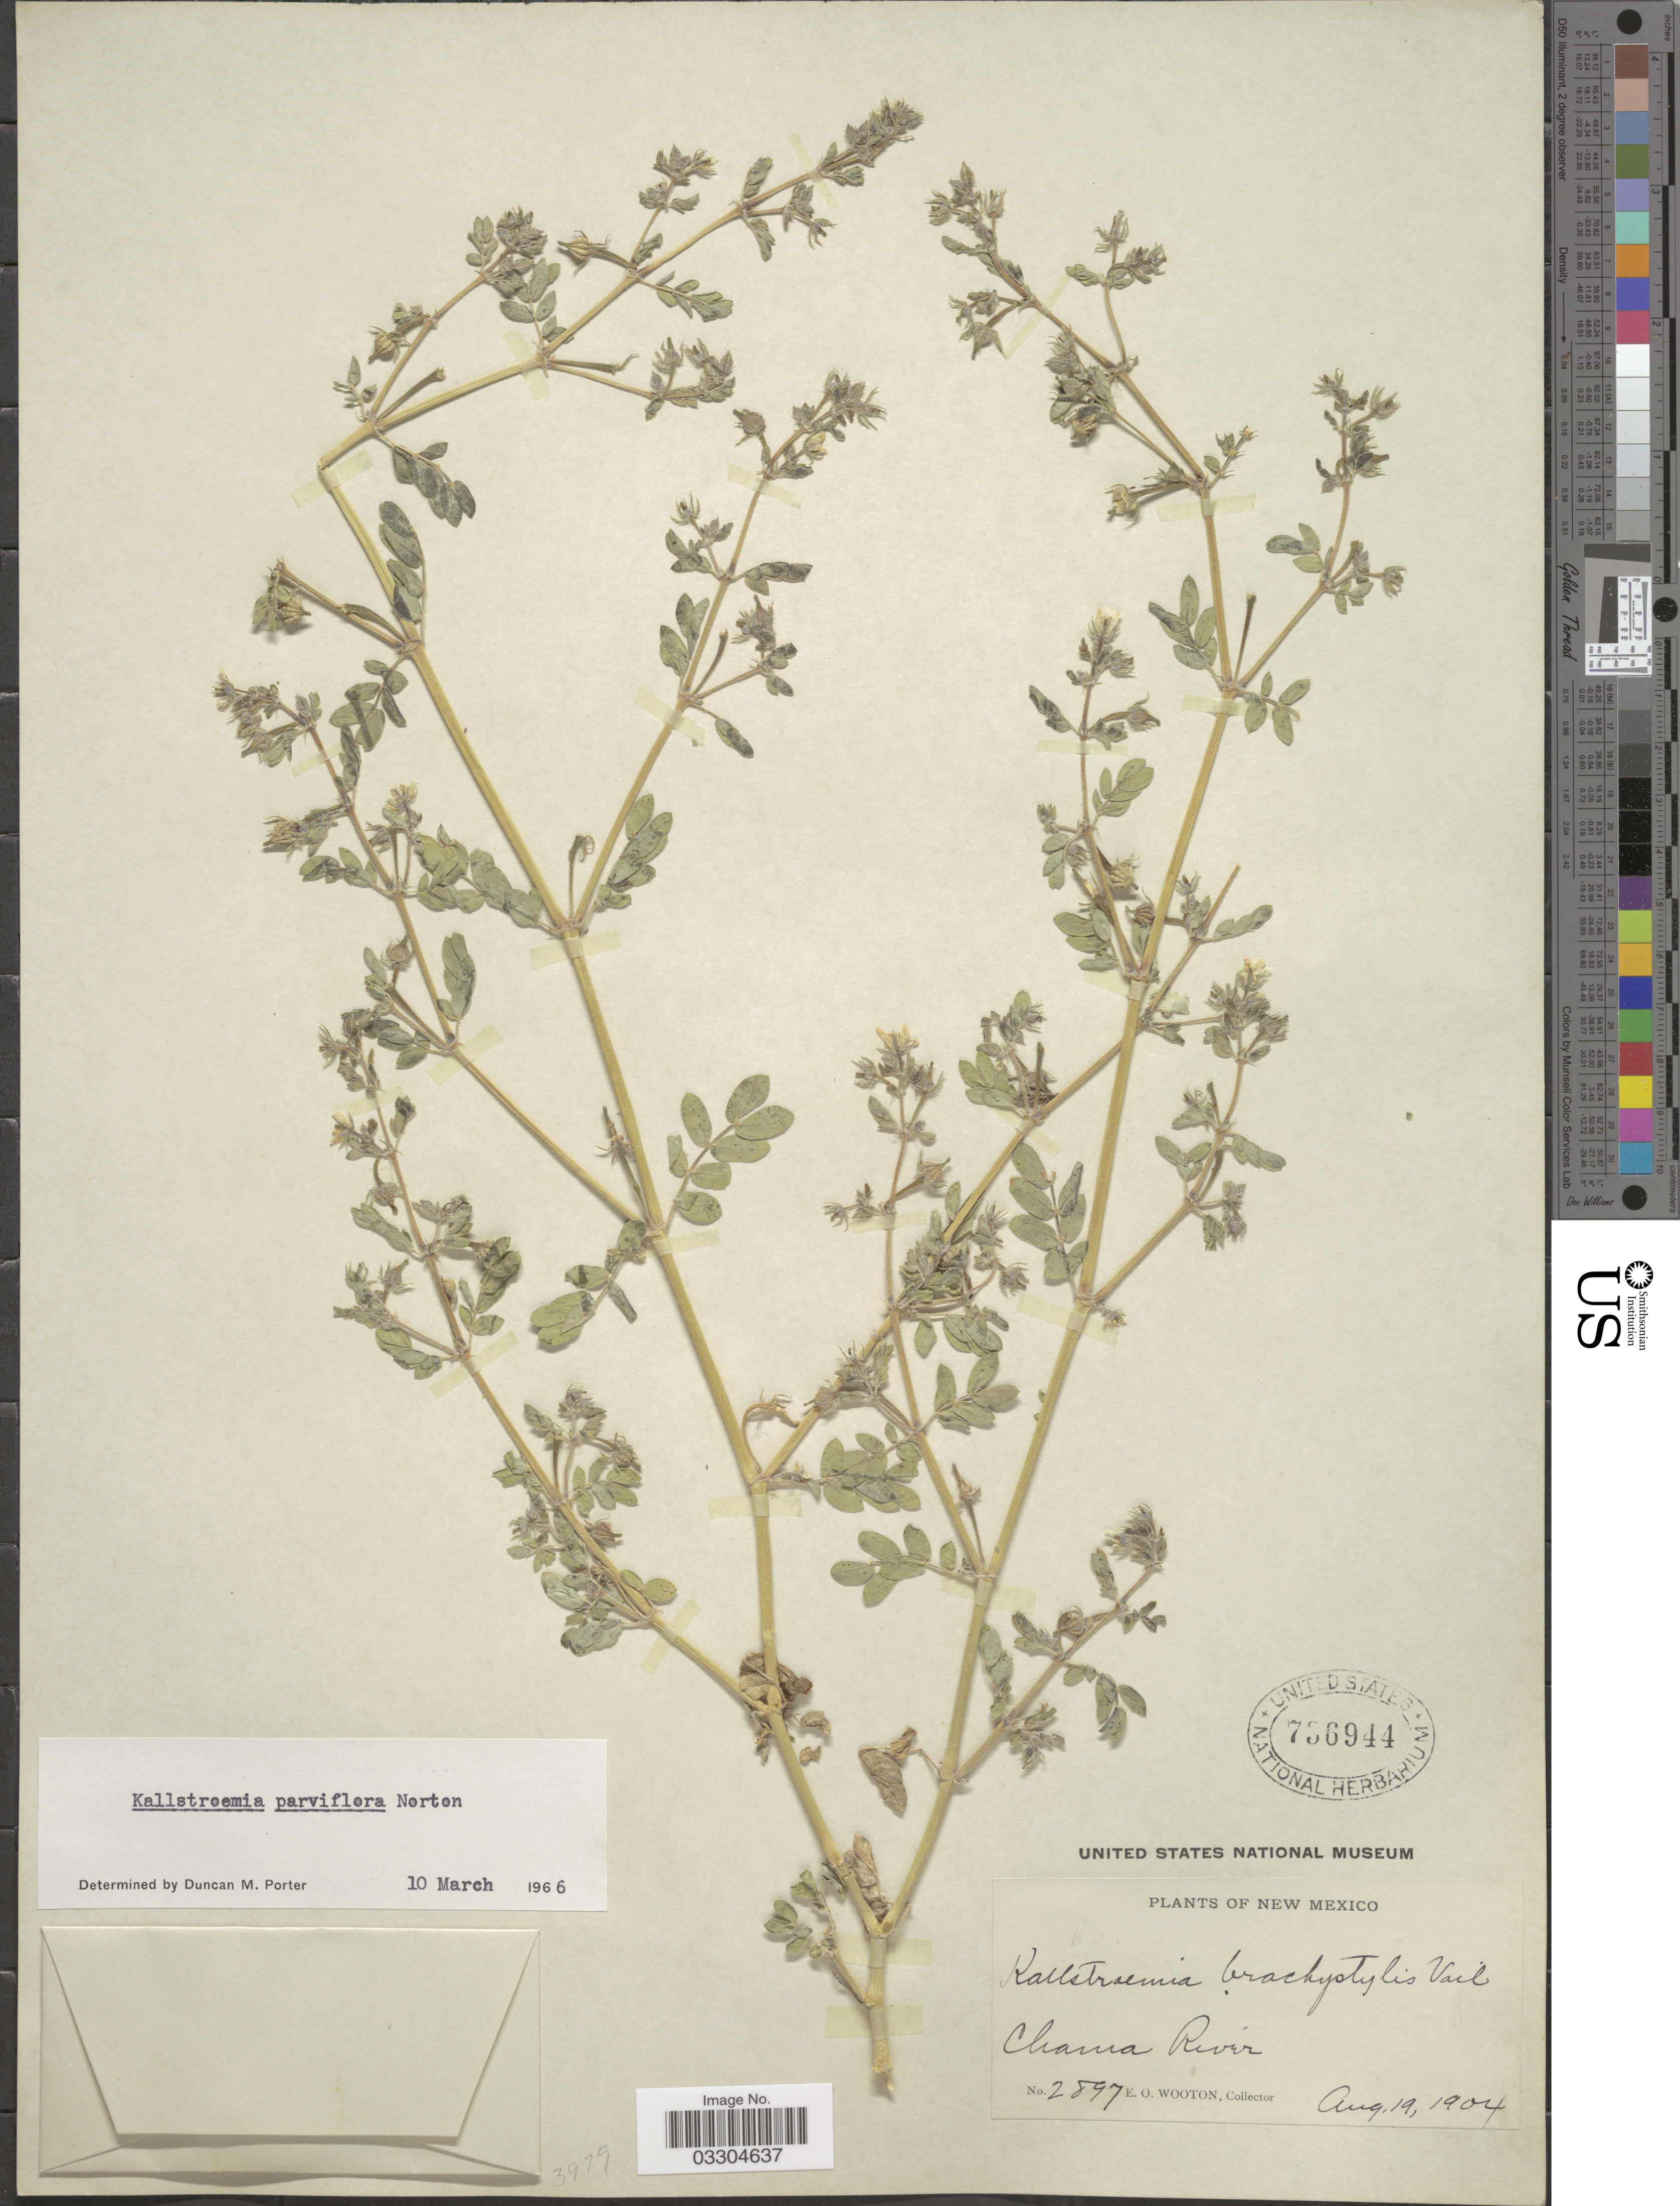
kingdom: Plantae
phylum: Tracheophyta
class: Magnoliopsida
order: Zygophyllales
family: Zygophyllaceae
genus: Kallstroemia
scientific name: Kallstroemia parviflora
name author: Norton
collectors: E. O. Wooton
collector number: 2897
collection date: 1904-08-19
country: United States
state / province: New Mexico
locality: Chama River.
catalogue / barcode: US 736944